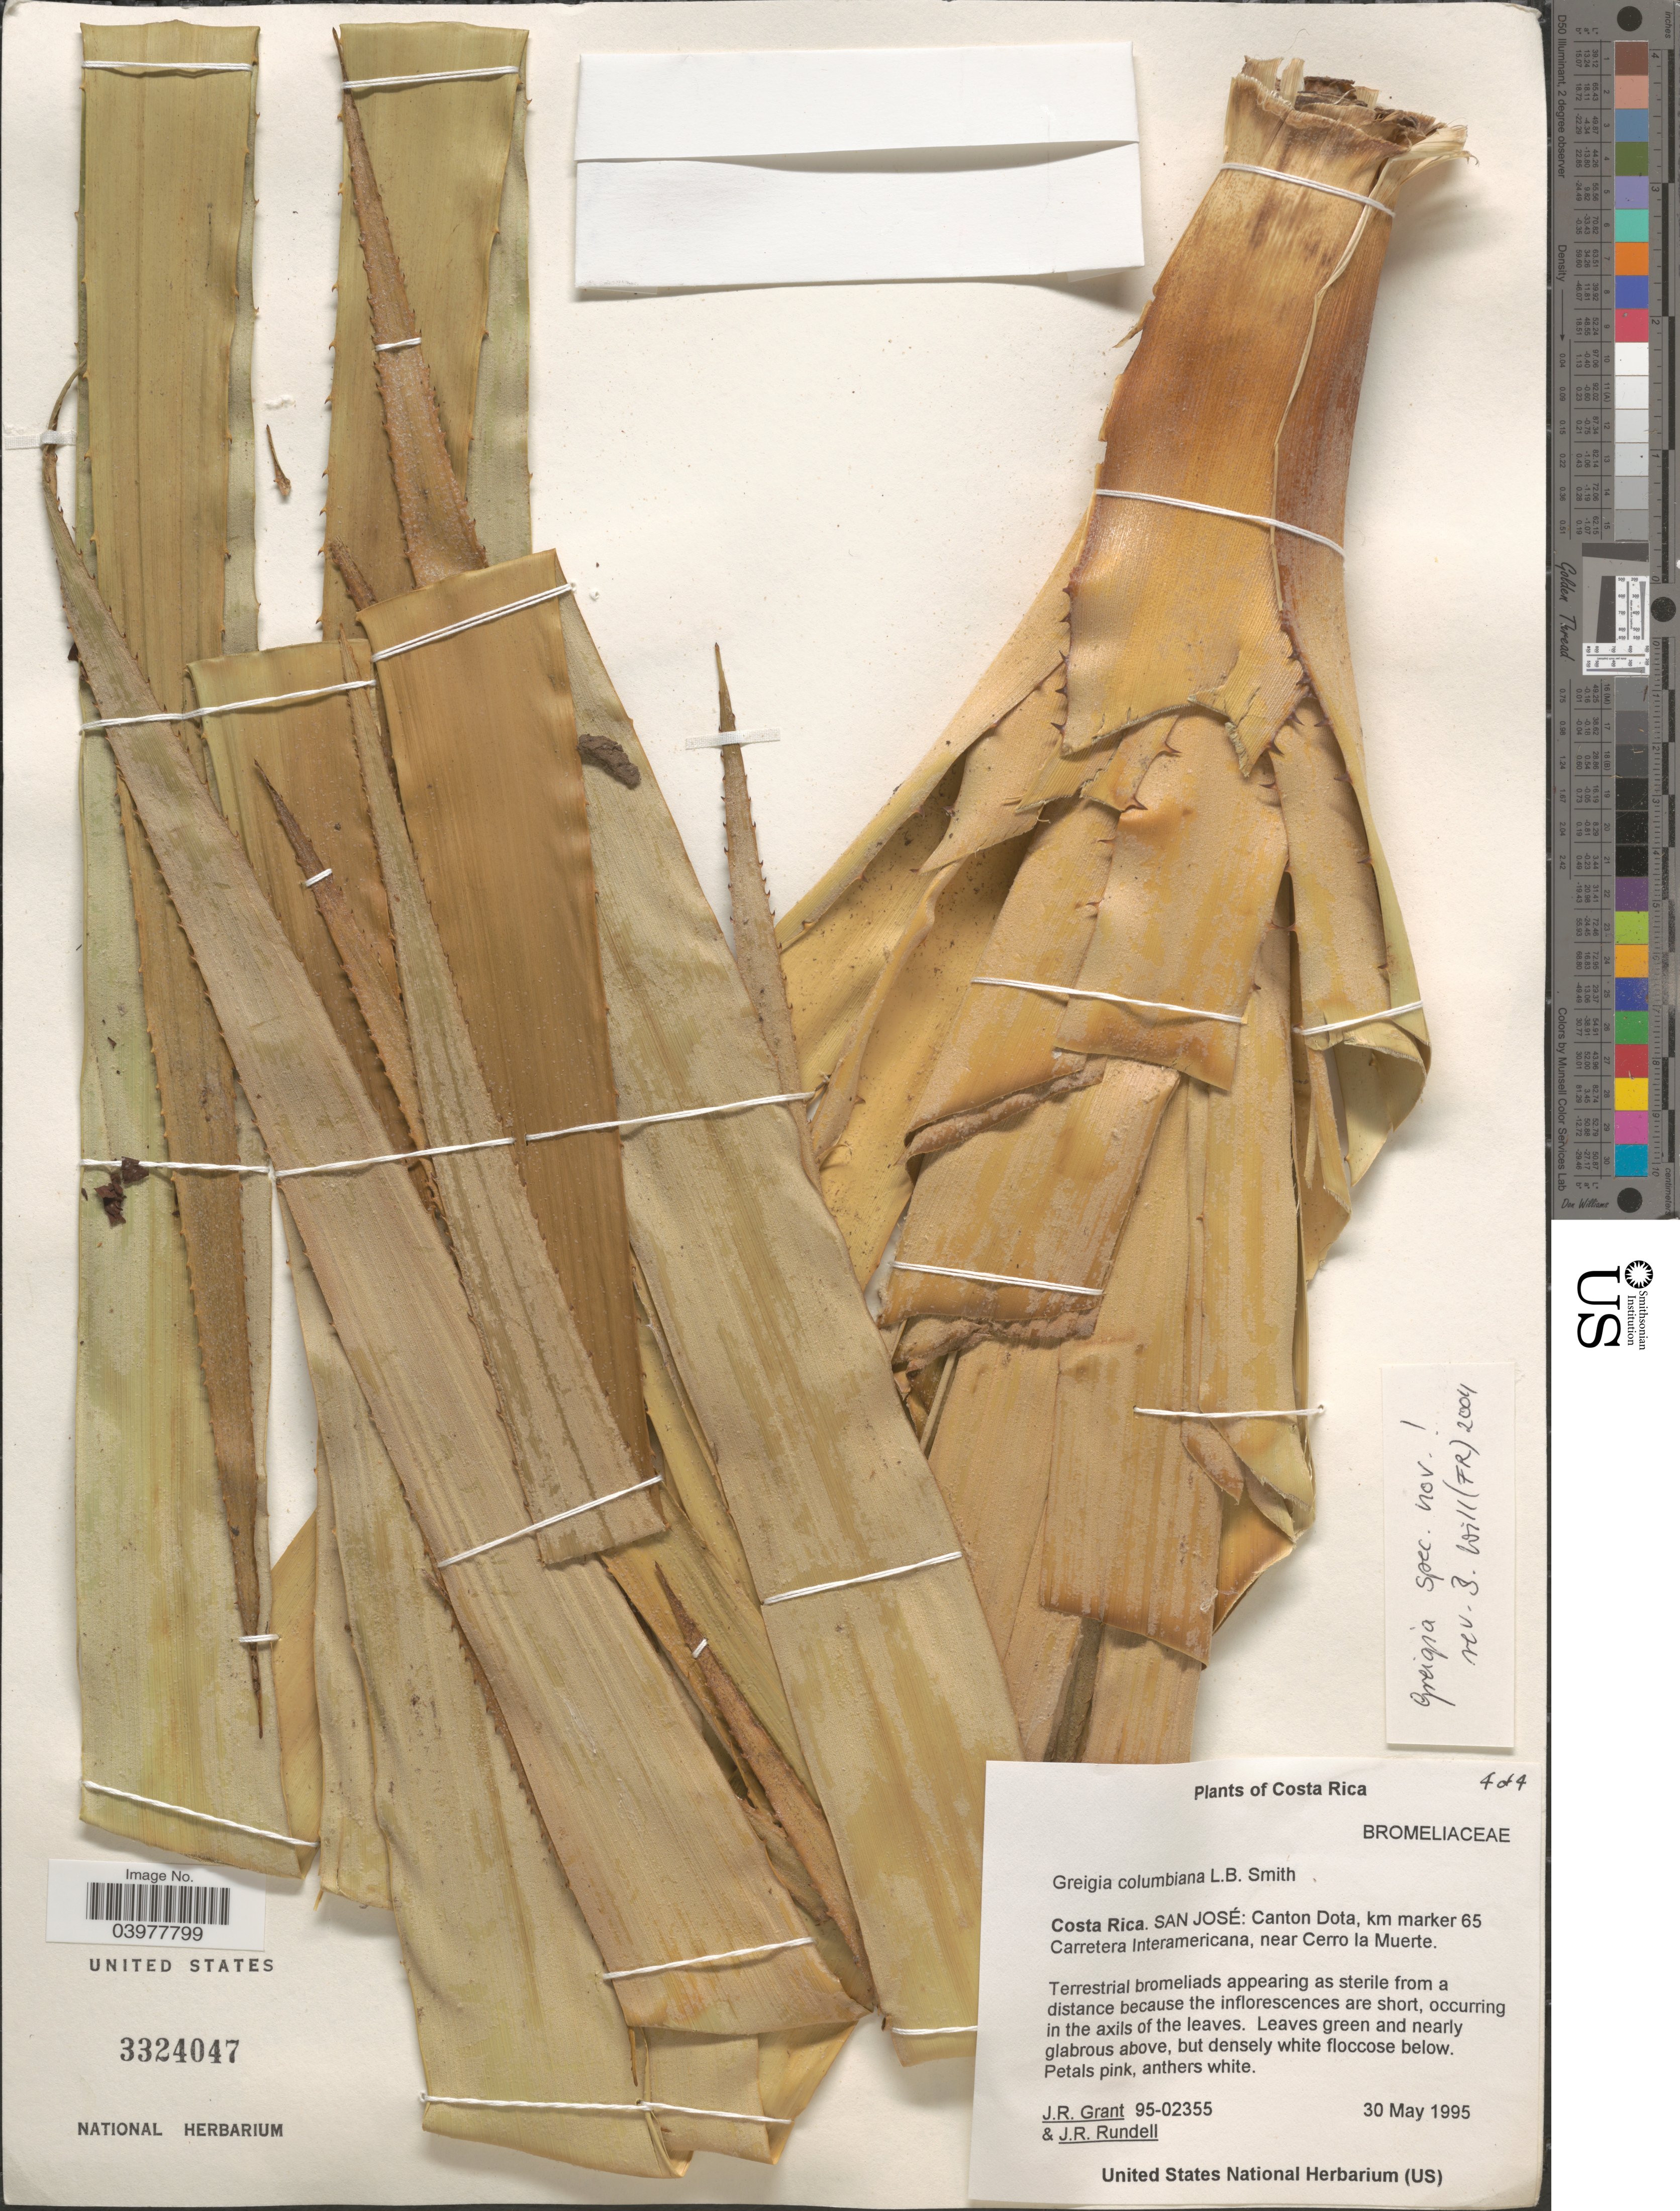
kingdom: Plantae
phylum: Tracheophyta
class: Liliopsida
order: Poales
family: Bromeliaceae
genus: Greigia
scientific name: Greigia sp.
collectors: J. Grant & J. R. Rundell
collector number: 95-02355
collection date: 1995-05-30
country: Costa Rica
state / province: San José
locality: Canton Dota, km marker 65 Carretera Interamericana, near Cerro la Muerte.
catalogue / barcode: US 3324047